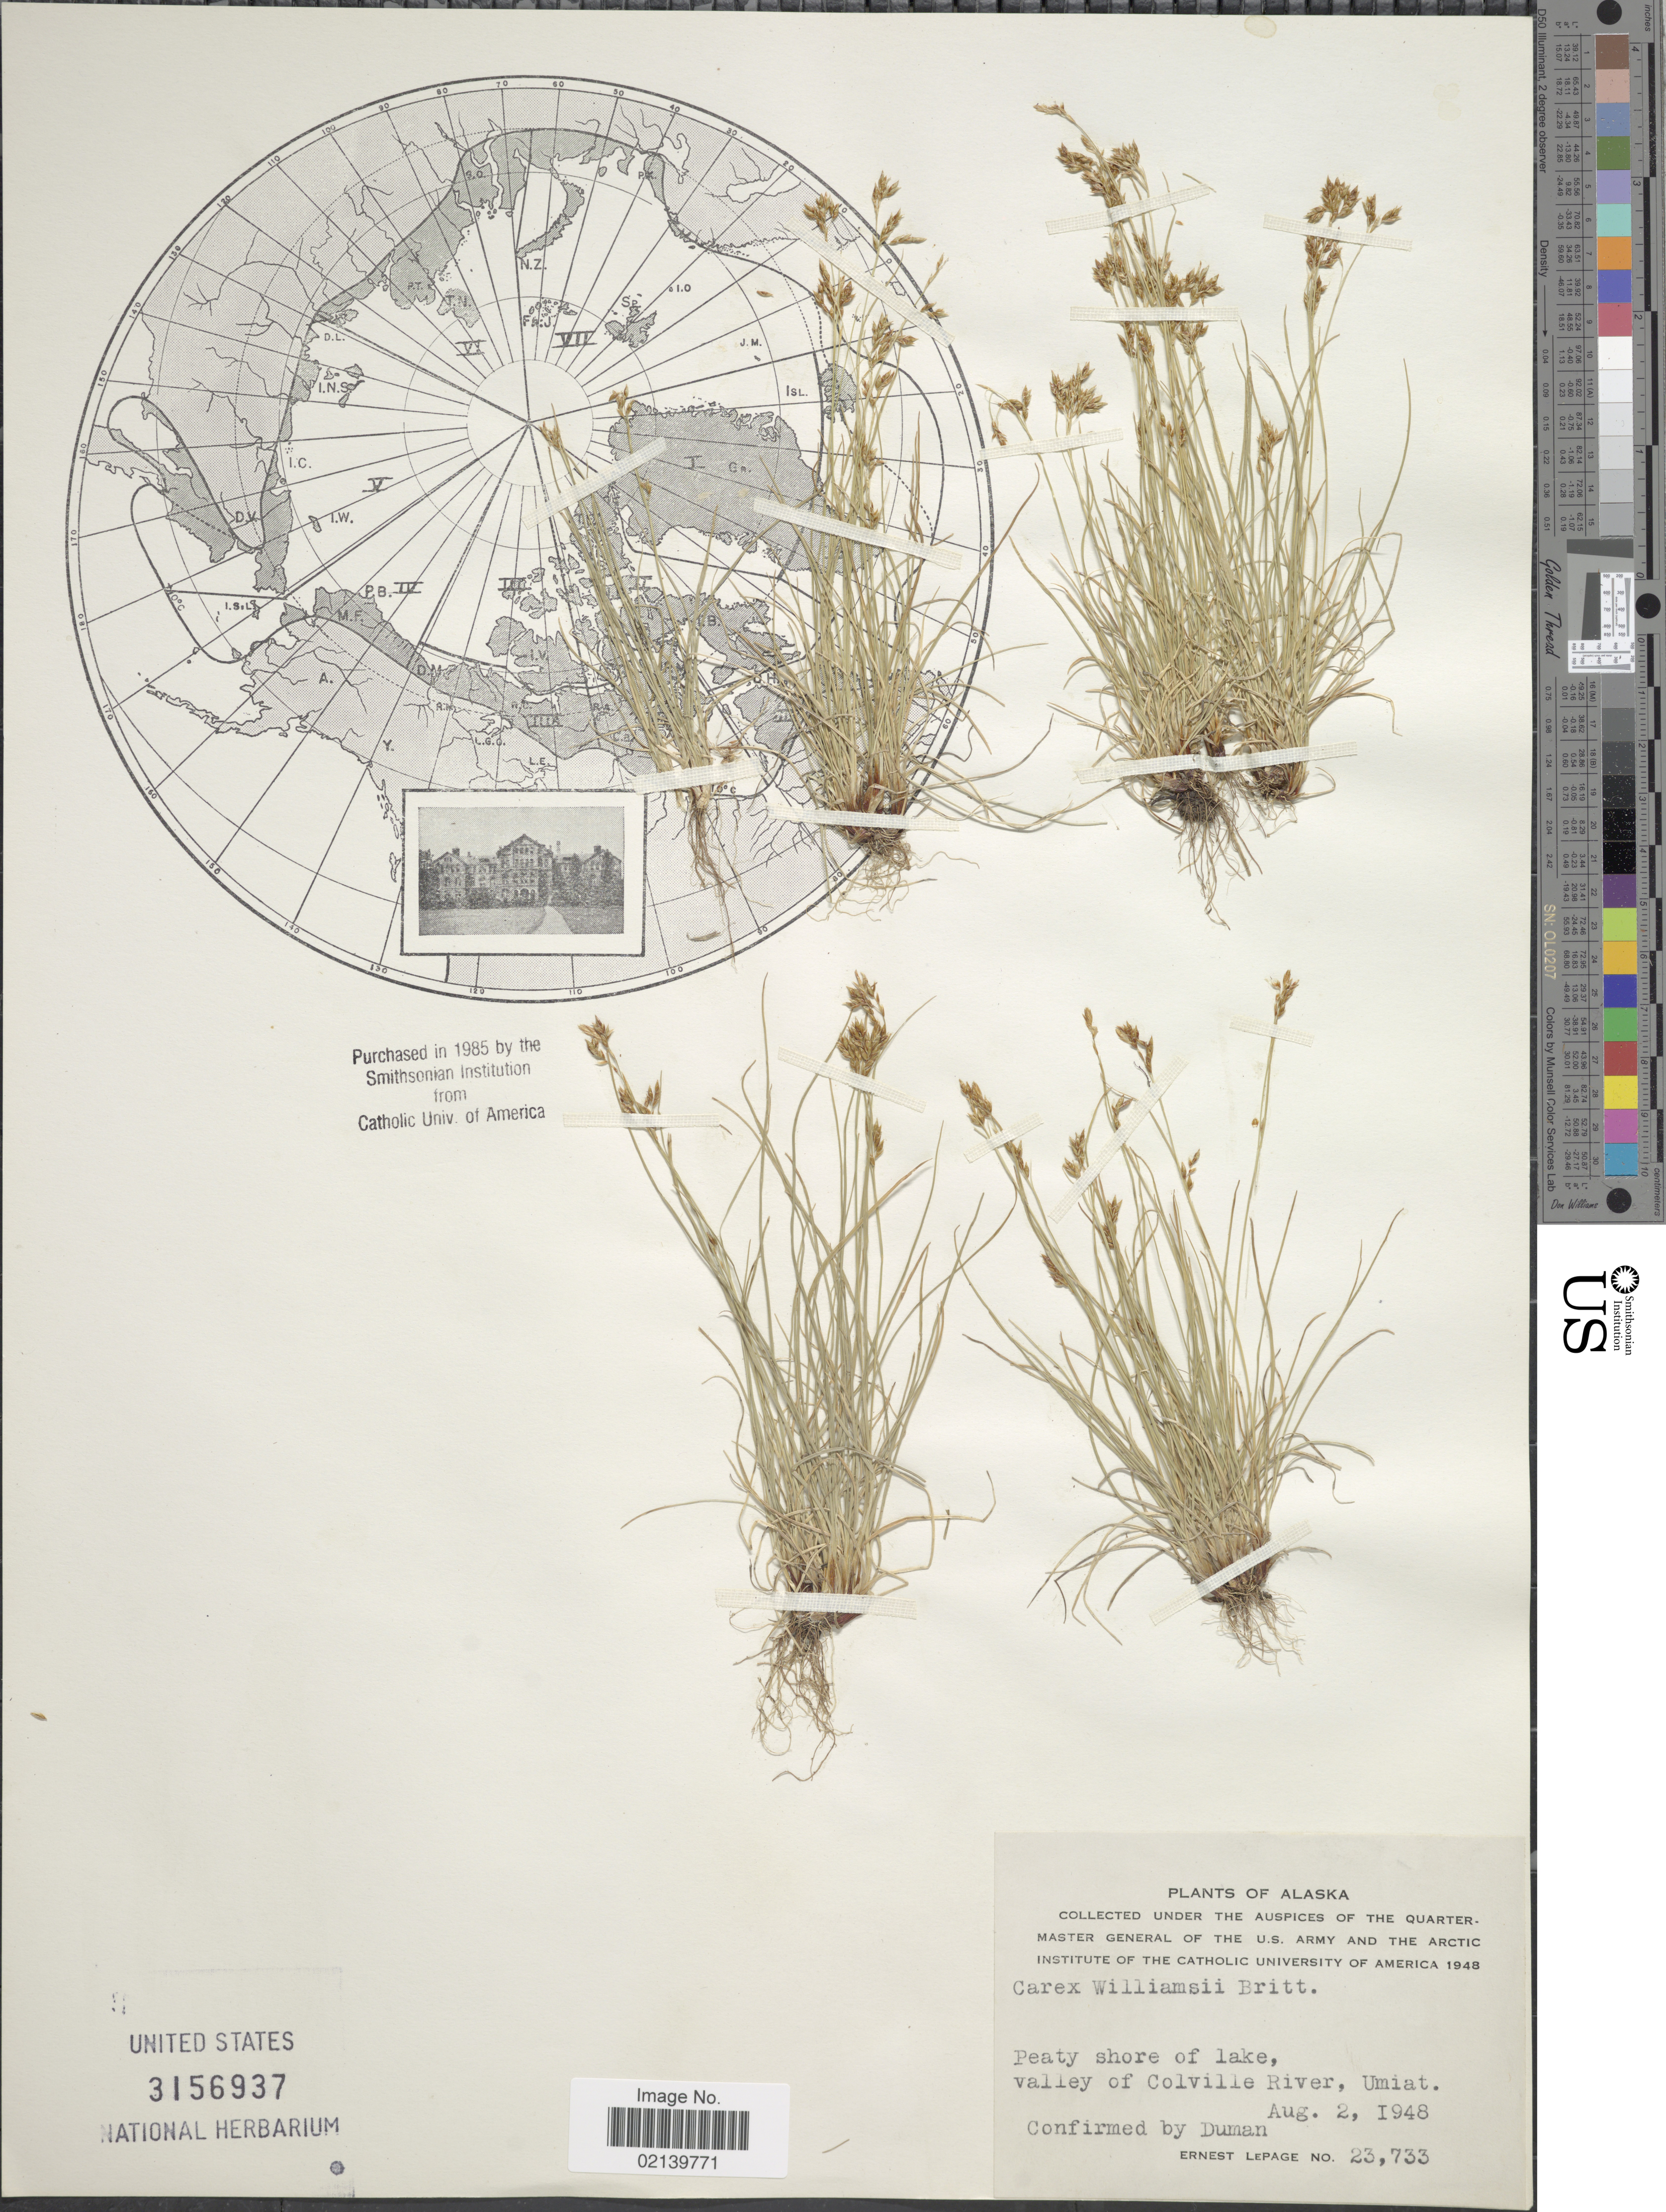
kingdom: Plantae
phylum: Tracheophyta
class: Liliopsida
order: Poales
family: Cyperaceae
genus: Carex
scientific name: Carex williamsii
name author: Britton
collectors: E. Lepage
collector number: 23733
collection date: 1948-08-02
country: United States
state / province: Alaska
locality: Alaska, Peaty shore of lake, valley of Colville River, Umiat.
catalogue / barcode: US 3156937